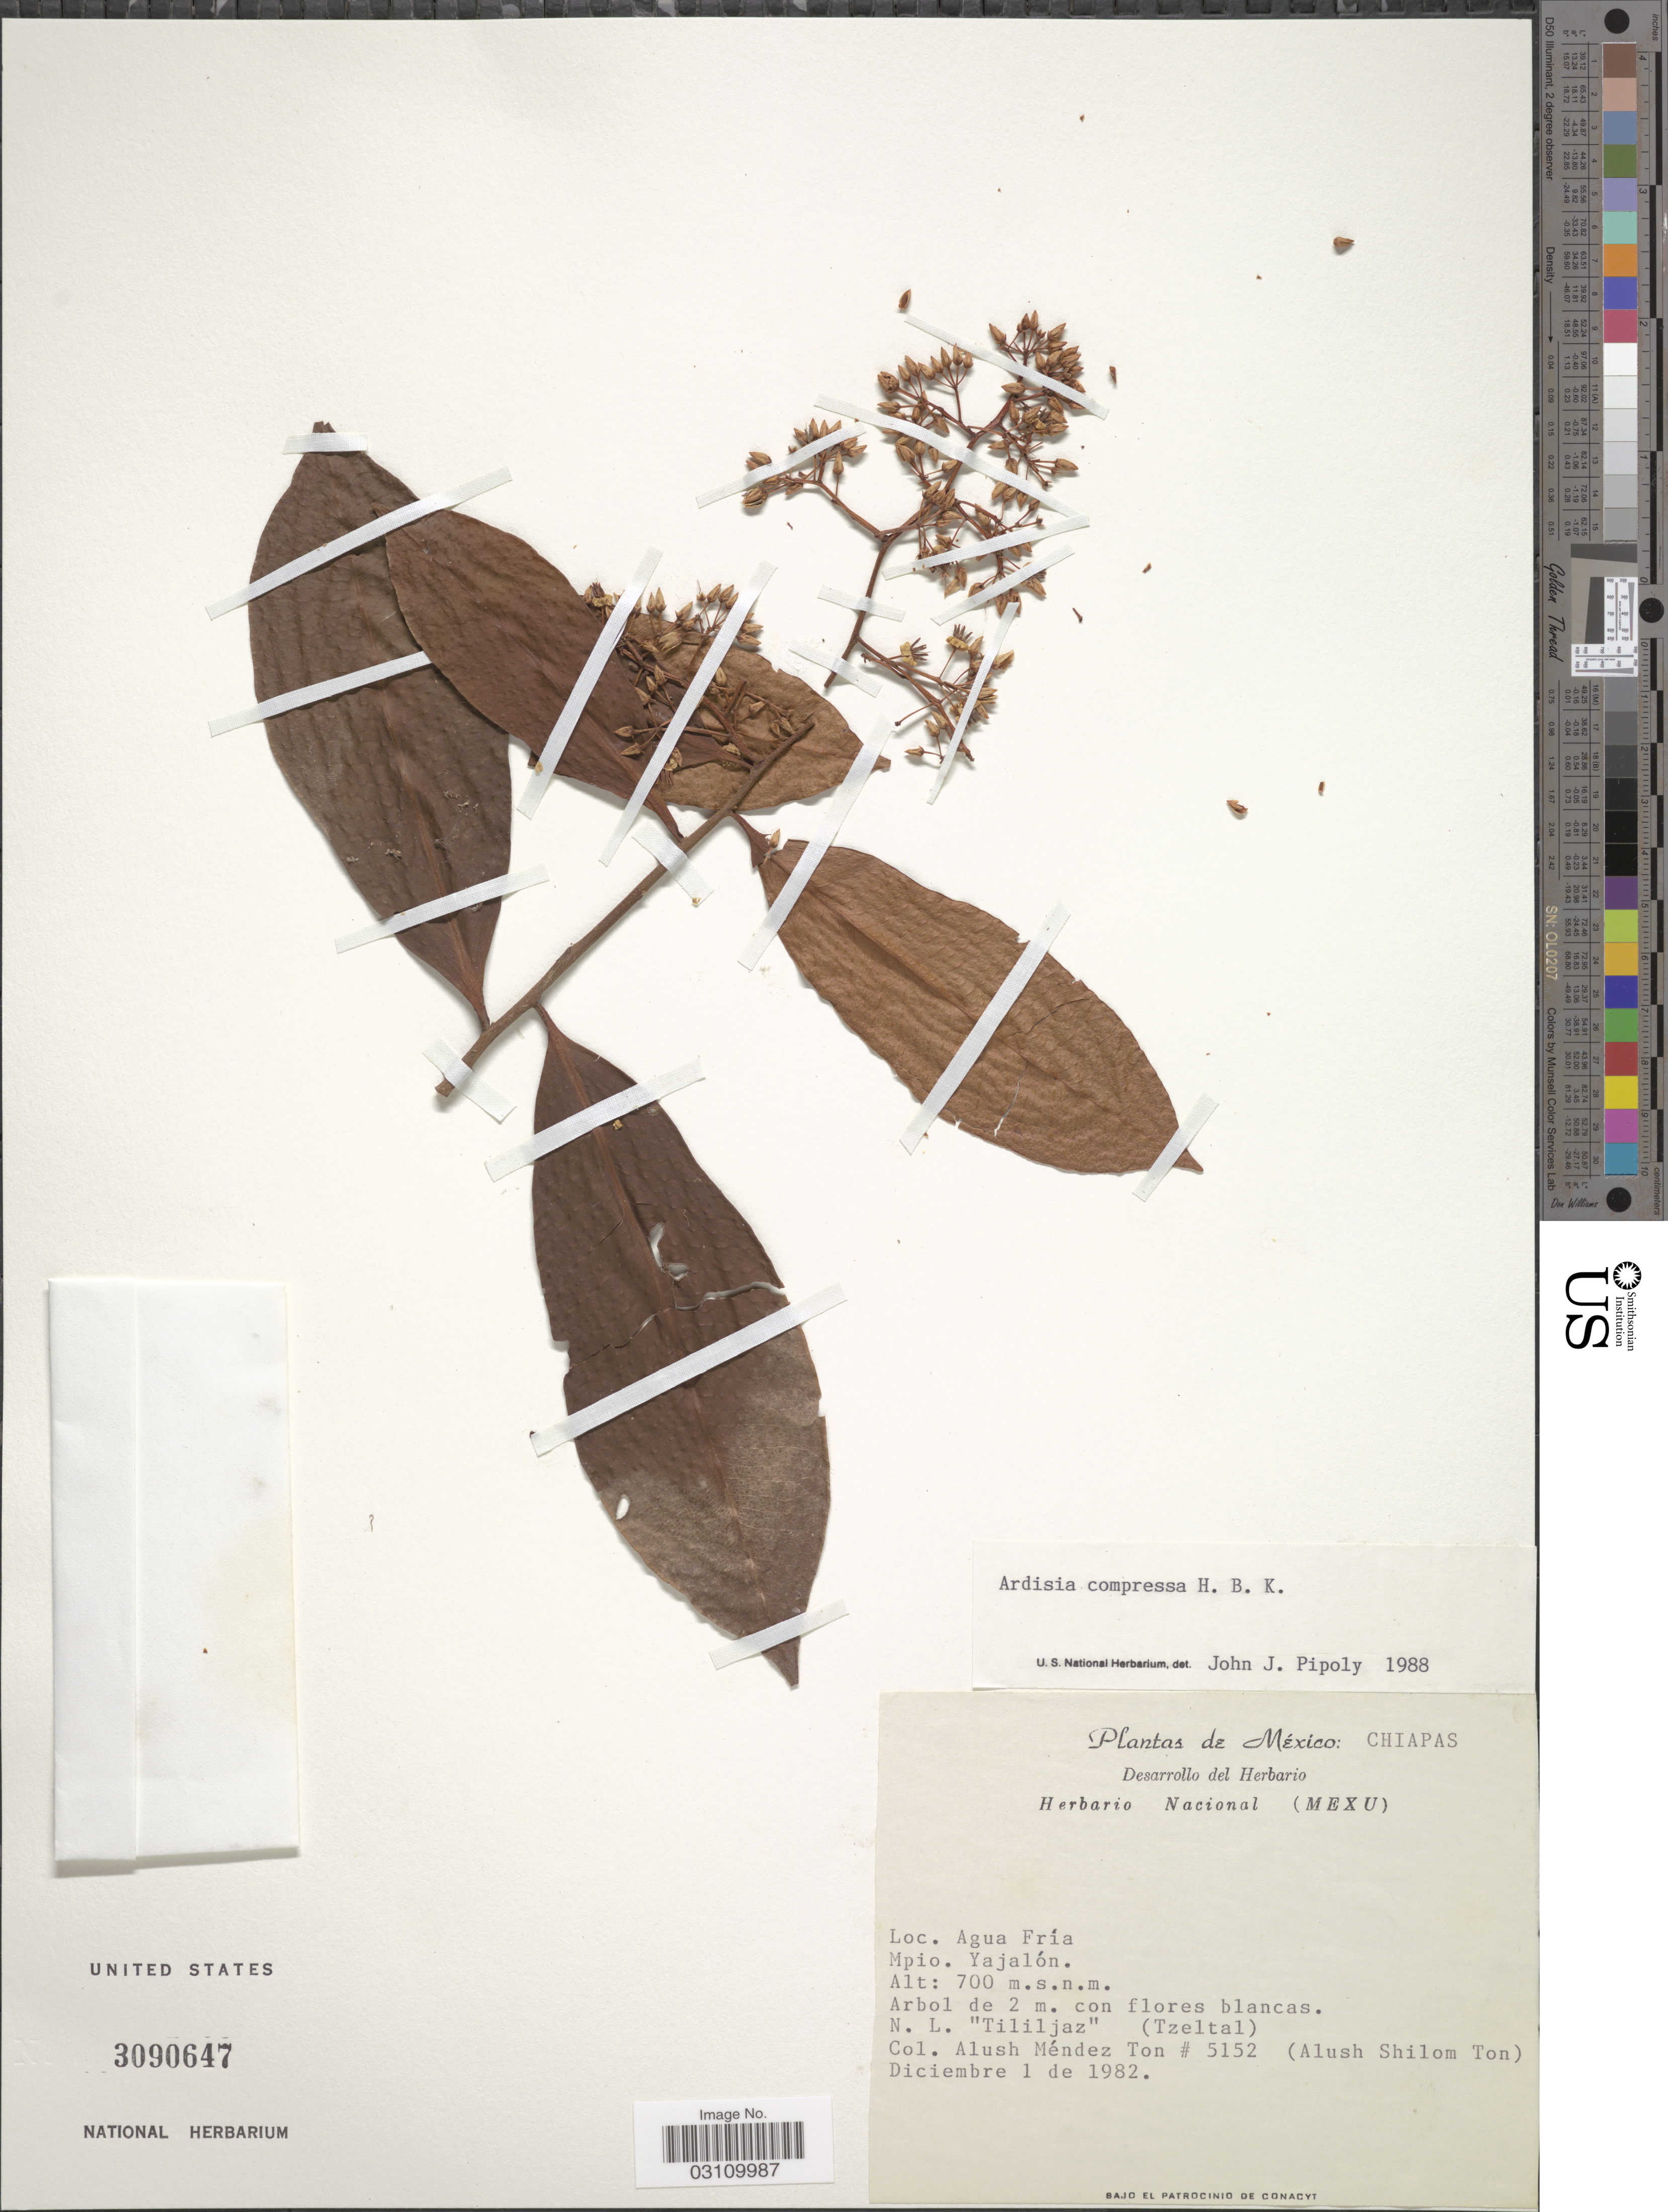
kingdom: Plantae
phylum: Tracheophyta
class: Magnoliopsida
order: Ericales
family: Primulaceae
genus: Ardisia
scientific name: Ardisia compressa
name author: Kunth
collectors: A. S. Ton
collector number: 5152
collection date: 1982-12-01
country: Mexico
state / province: Chiapas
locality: Agua Fría. Mpio. Yajalón.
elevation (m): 700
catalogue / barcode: US 3090647